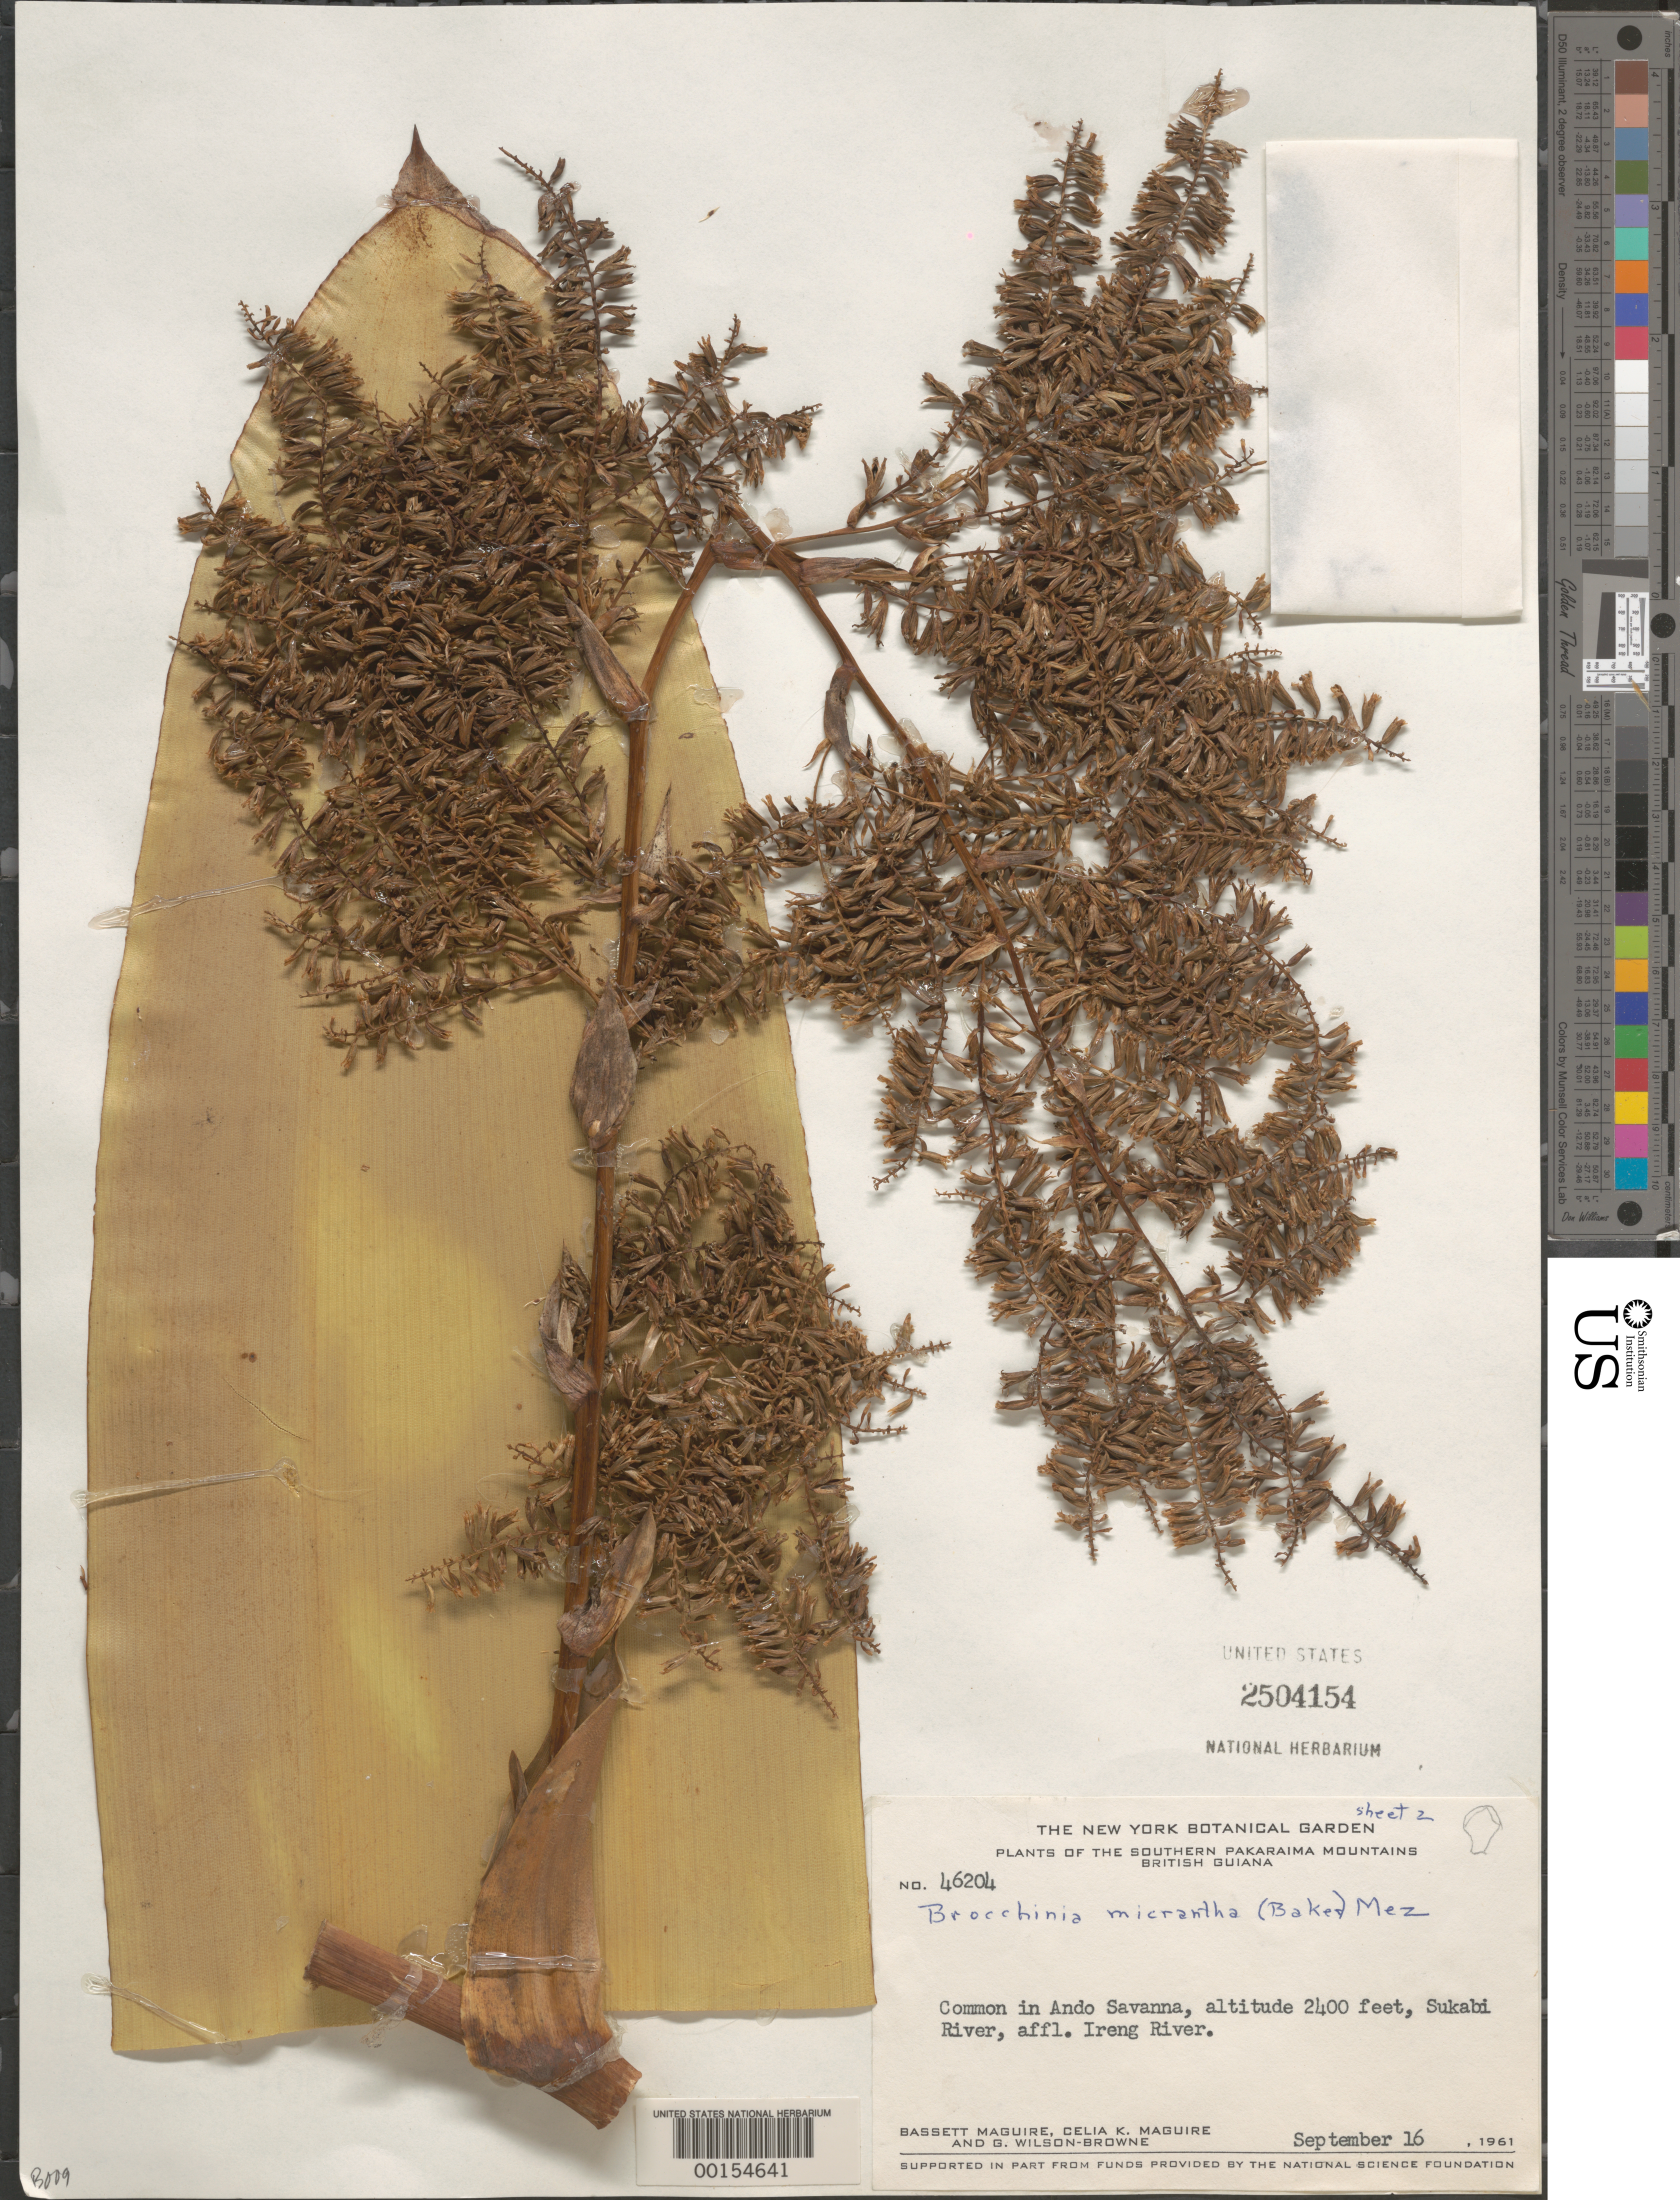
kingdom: Plantae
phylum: Tracheophyta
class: Liliopsida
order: Poales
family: Bromeliaceae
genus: Brocchinia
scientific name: Brocchinia micrantha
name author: (Baker) Mez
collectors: B. Maguire, C. K. Maguire & G. Wilson-Browne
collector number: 46204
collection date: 1961-09-16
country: Guyana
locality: The Southern Pakaraima Mountains. British Guiana. Common in Ando Savanna, Sukabi River, affl. Ireng River.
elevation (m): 732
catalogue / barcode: US 2504154